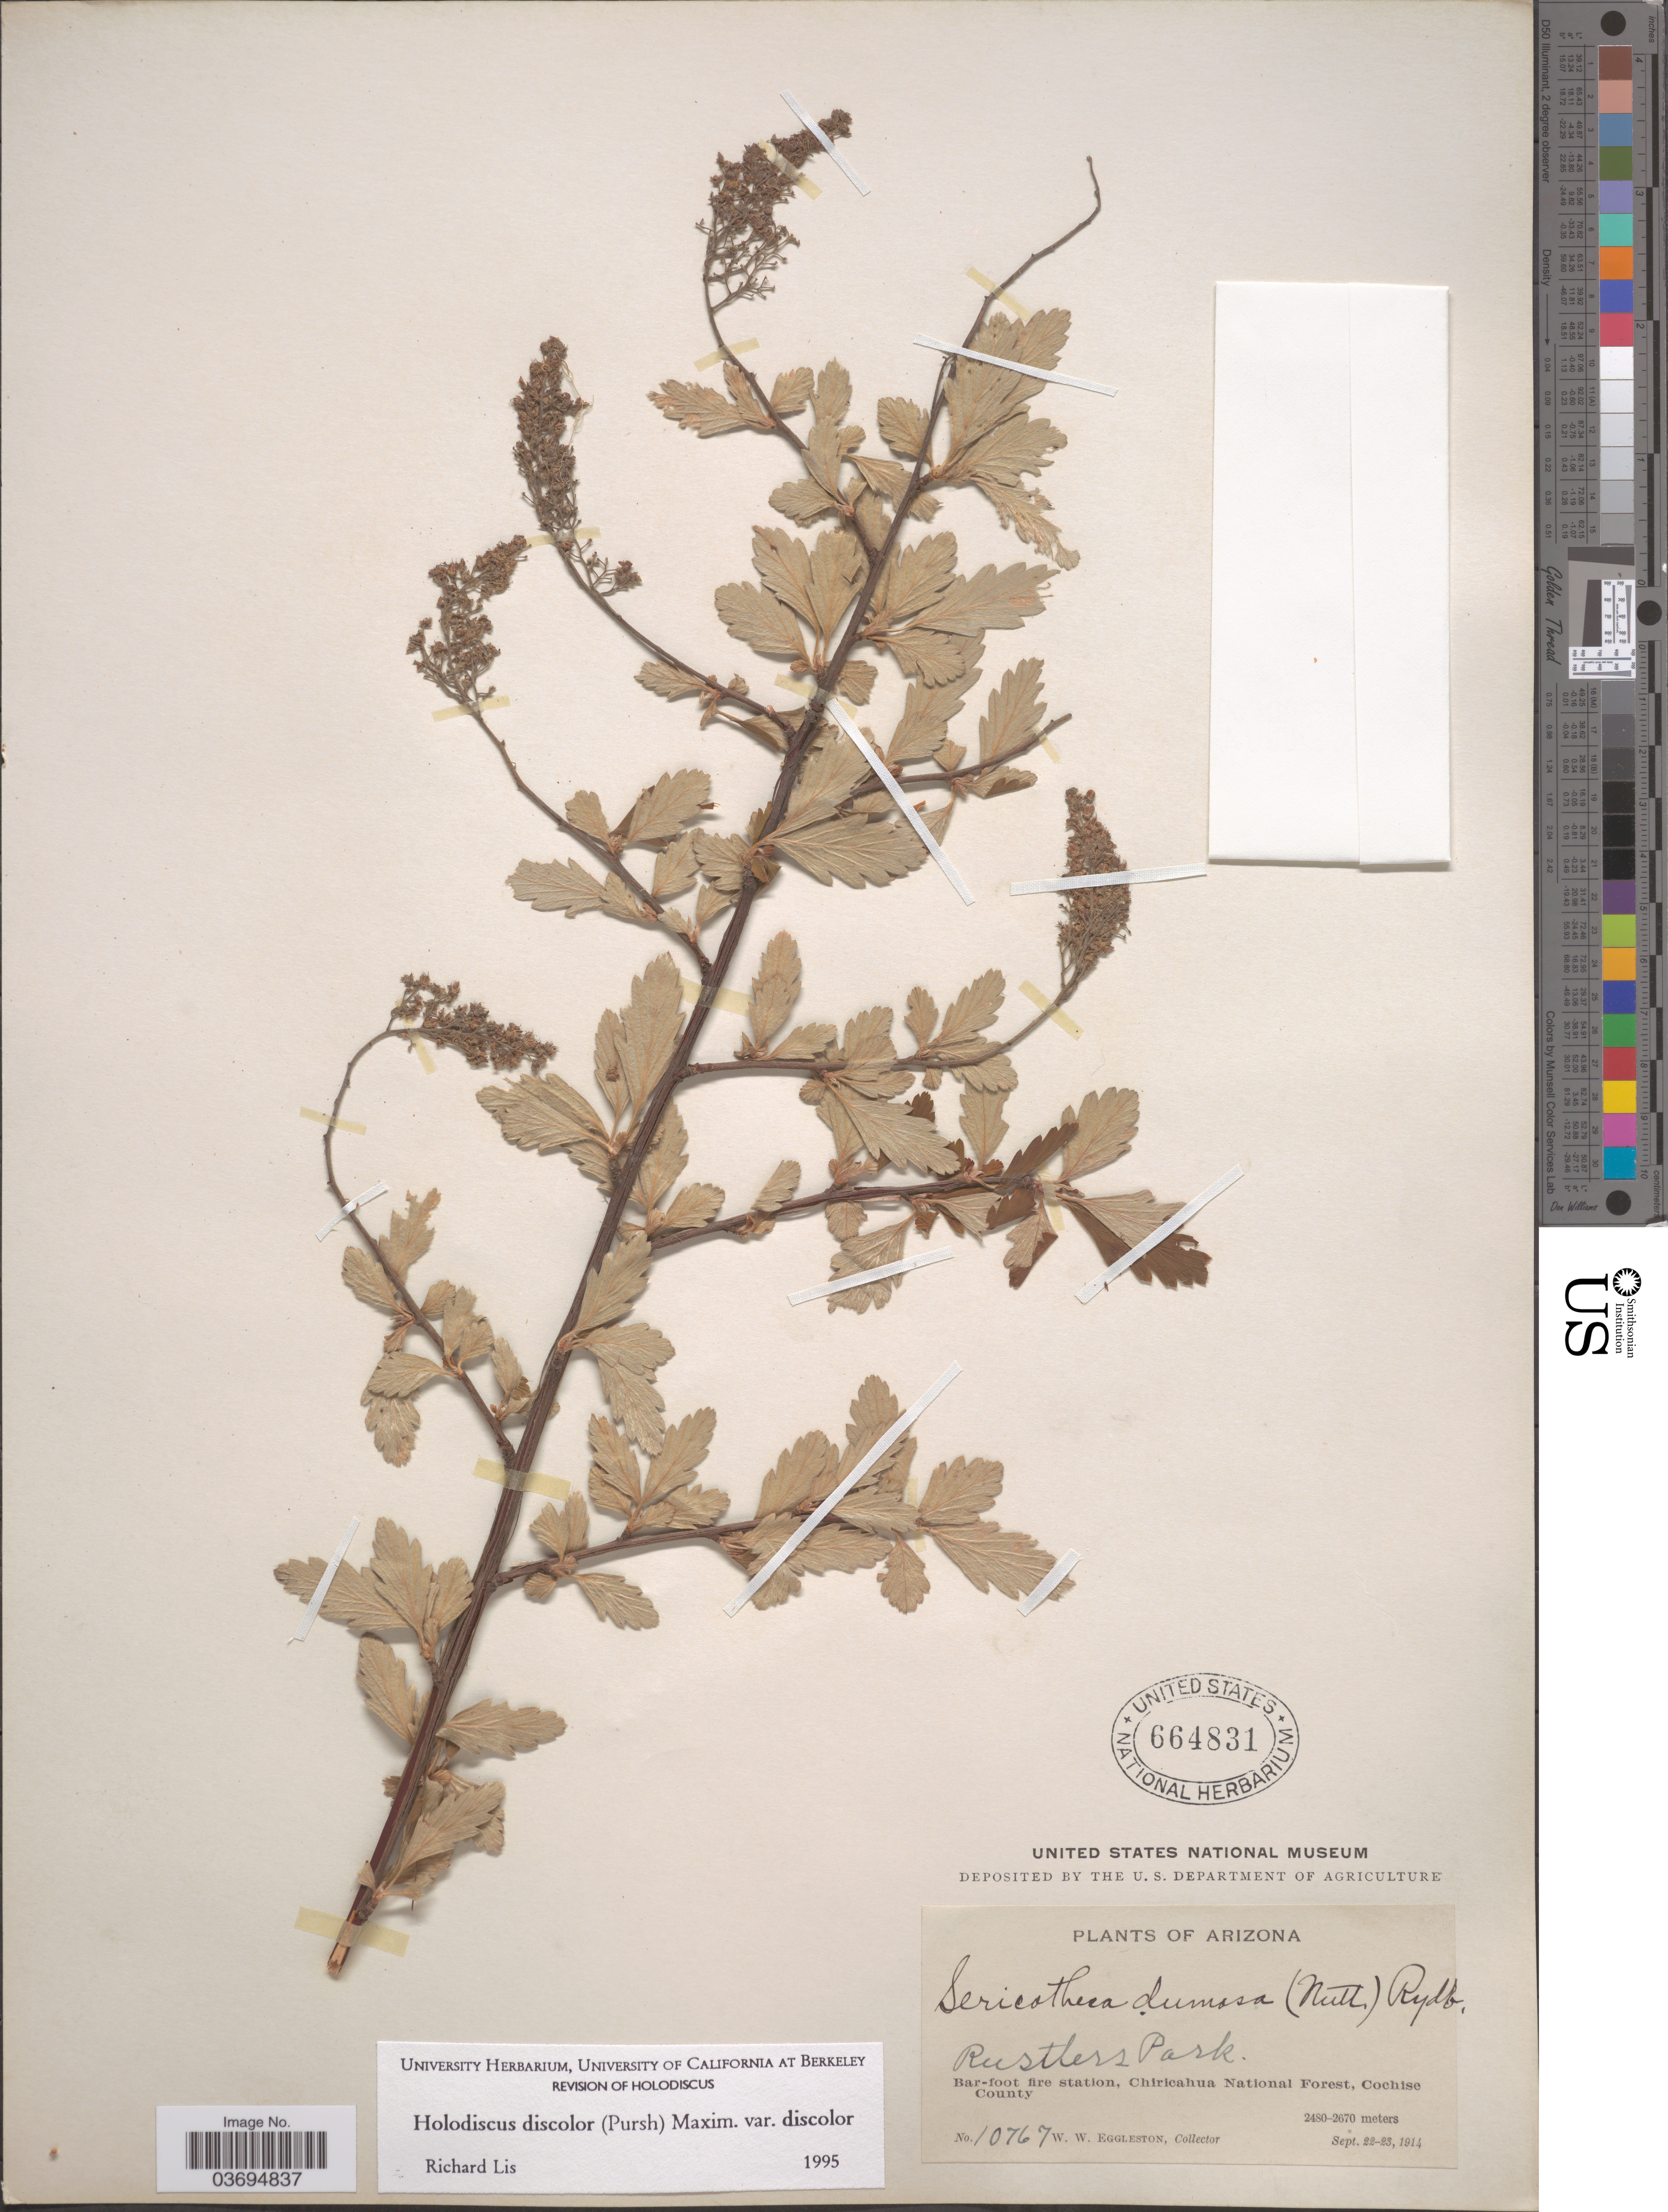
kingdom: Plantae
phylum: Tracheophyta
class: Magnoliopsida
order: Rosales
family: Rosaceae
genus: Holodiscus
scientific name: Holodiscus discolor var. discolor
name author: (Pursh) Maxim.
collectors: W. W. Eggleston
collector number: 10767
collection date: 1914-09-22/1914-09-23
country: United States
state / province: Arizona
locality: Rustlers Park. Bar-foot fire station, Chiricahua National Forest, Cochise County.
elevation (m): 2480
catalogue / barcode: US 664831